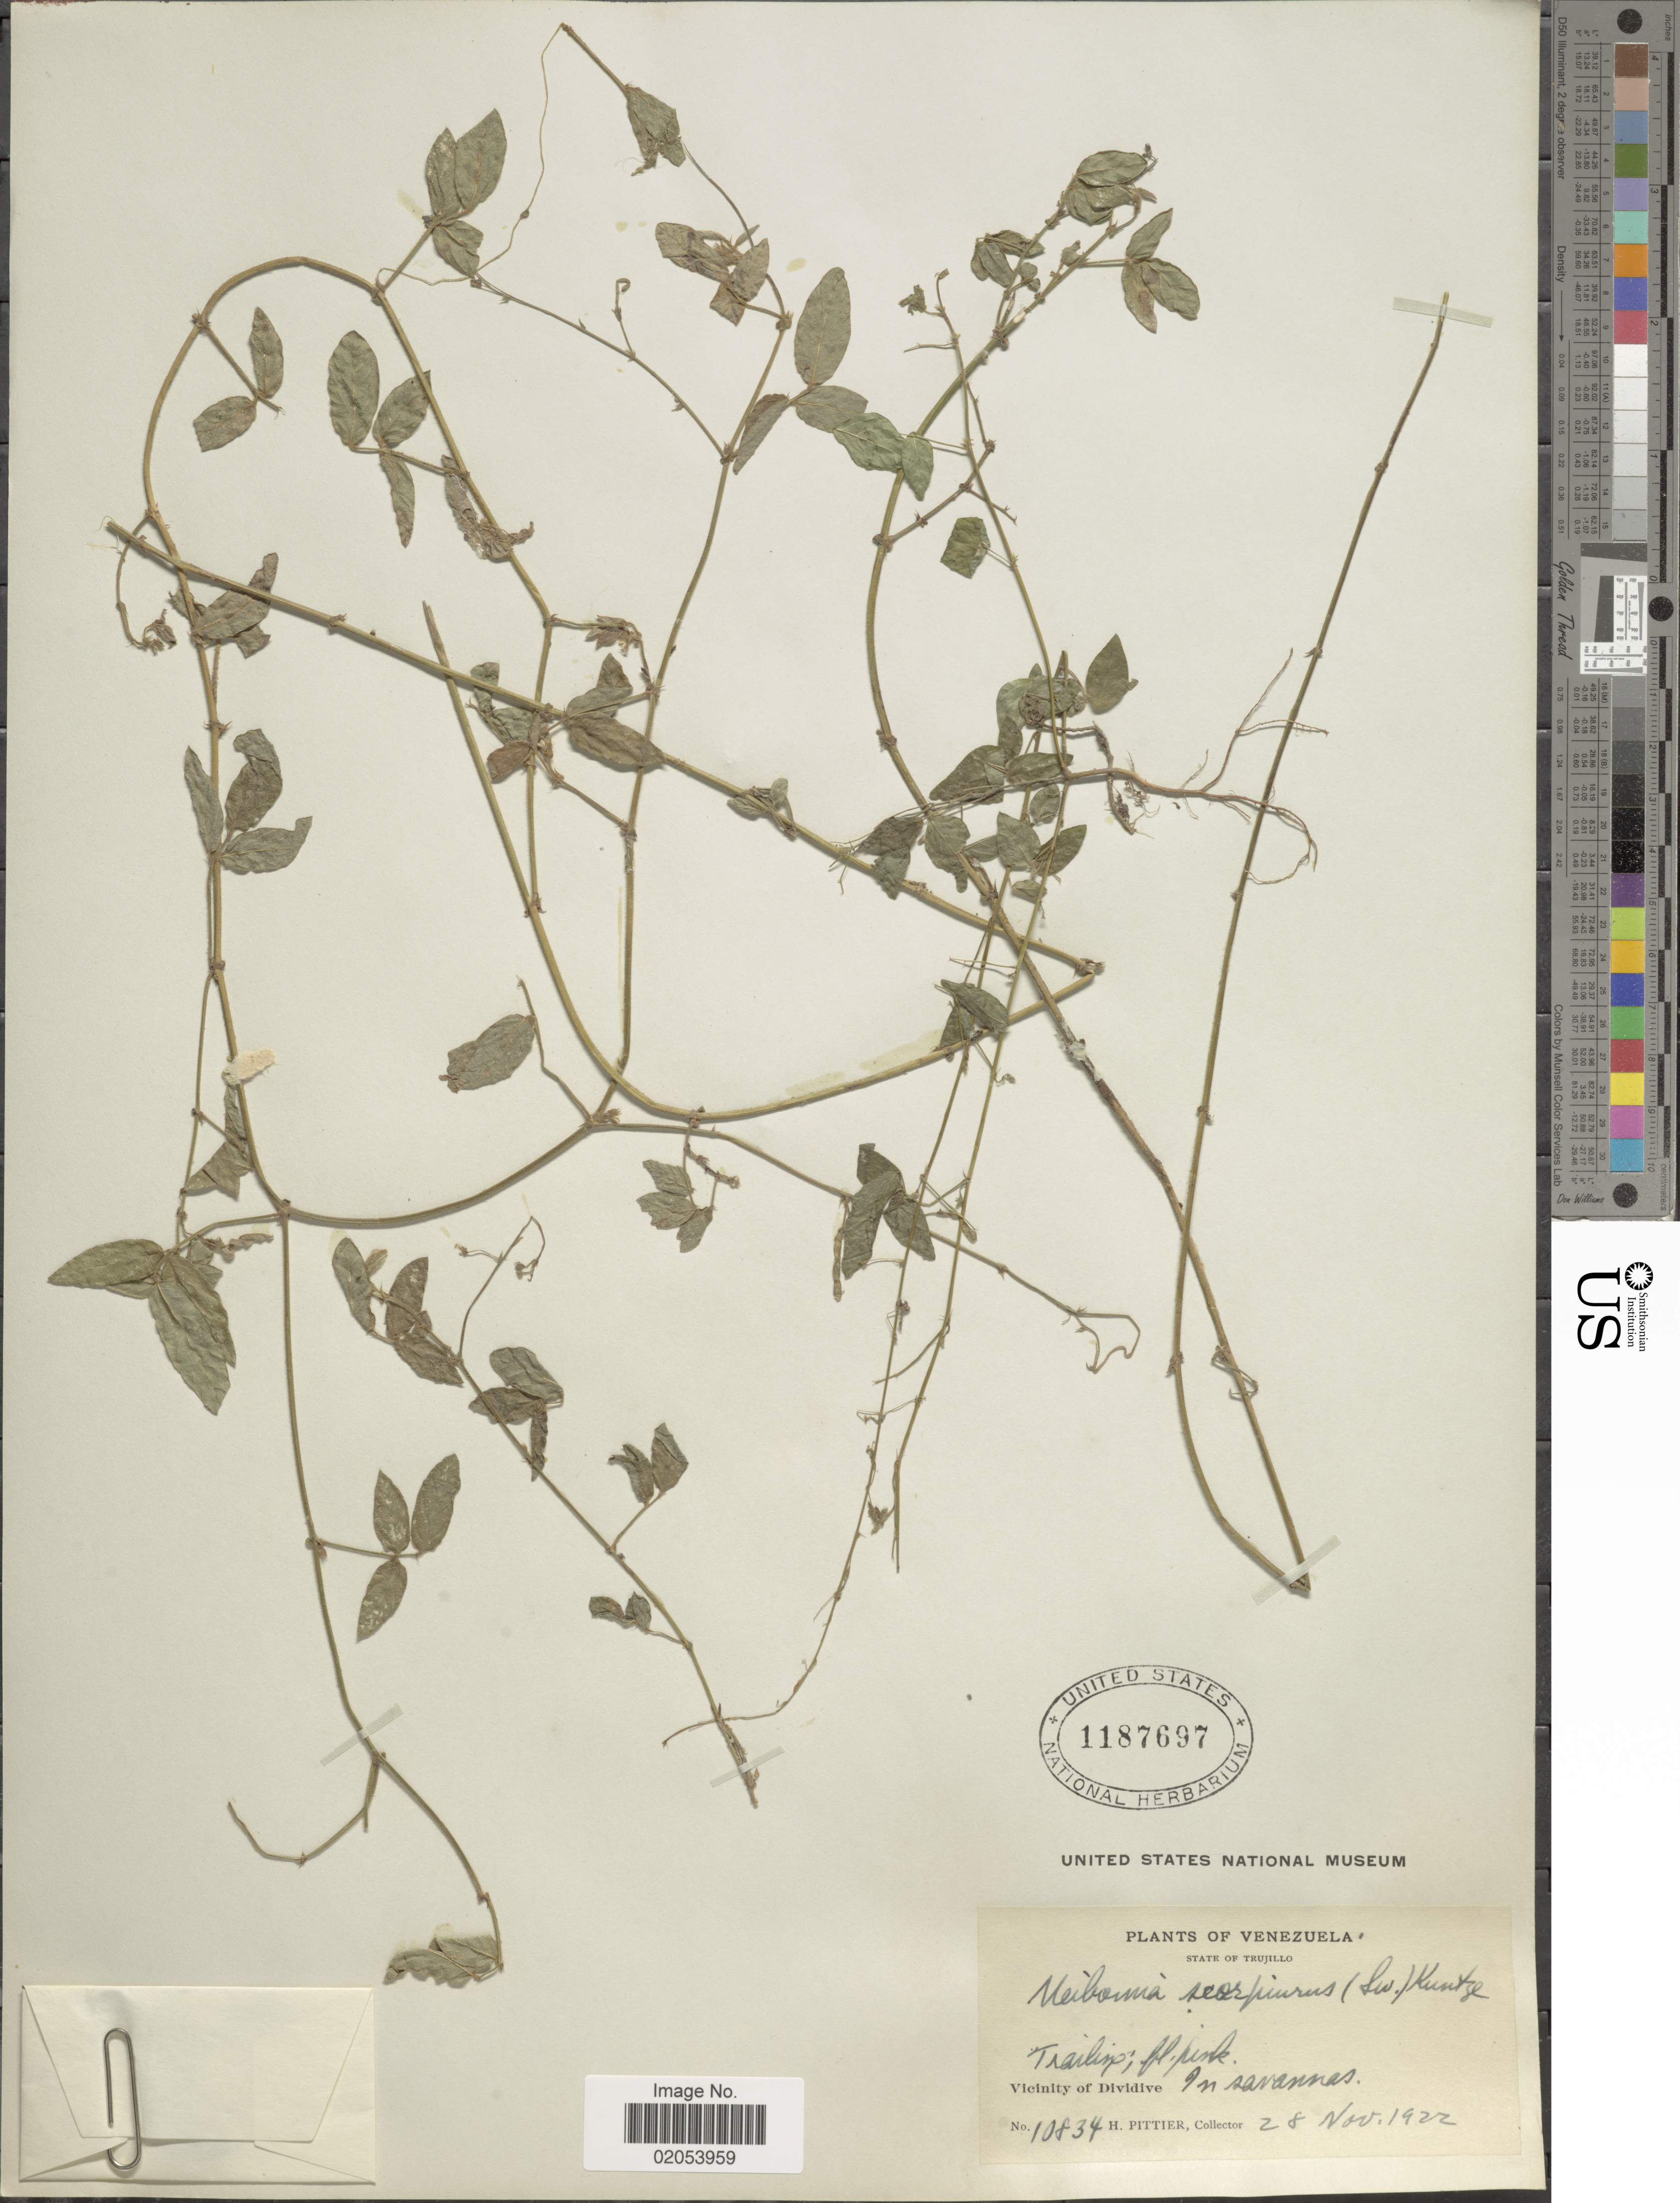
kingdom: Plantae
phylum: Tracheophyta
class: Magnoliopsida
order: Fabales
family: Fabaceae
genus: Desmodium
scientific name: Desmodium scorpiurus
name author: (Sw.) Desv. ex DC.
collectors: H. F. Pittier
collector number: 10834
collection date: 1922-11-28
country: Venezuela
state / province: Trujillo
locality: Vicinity of Divide. In savannas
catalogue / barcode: US 1187697